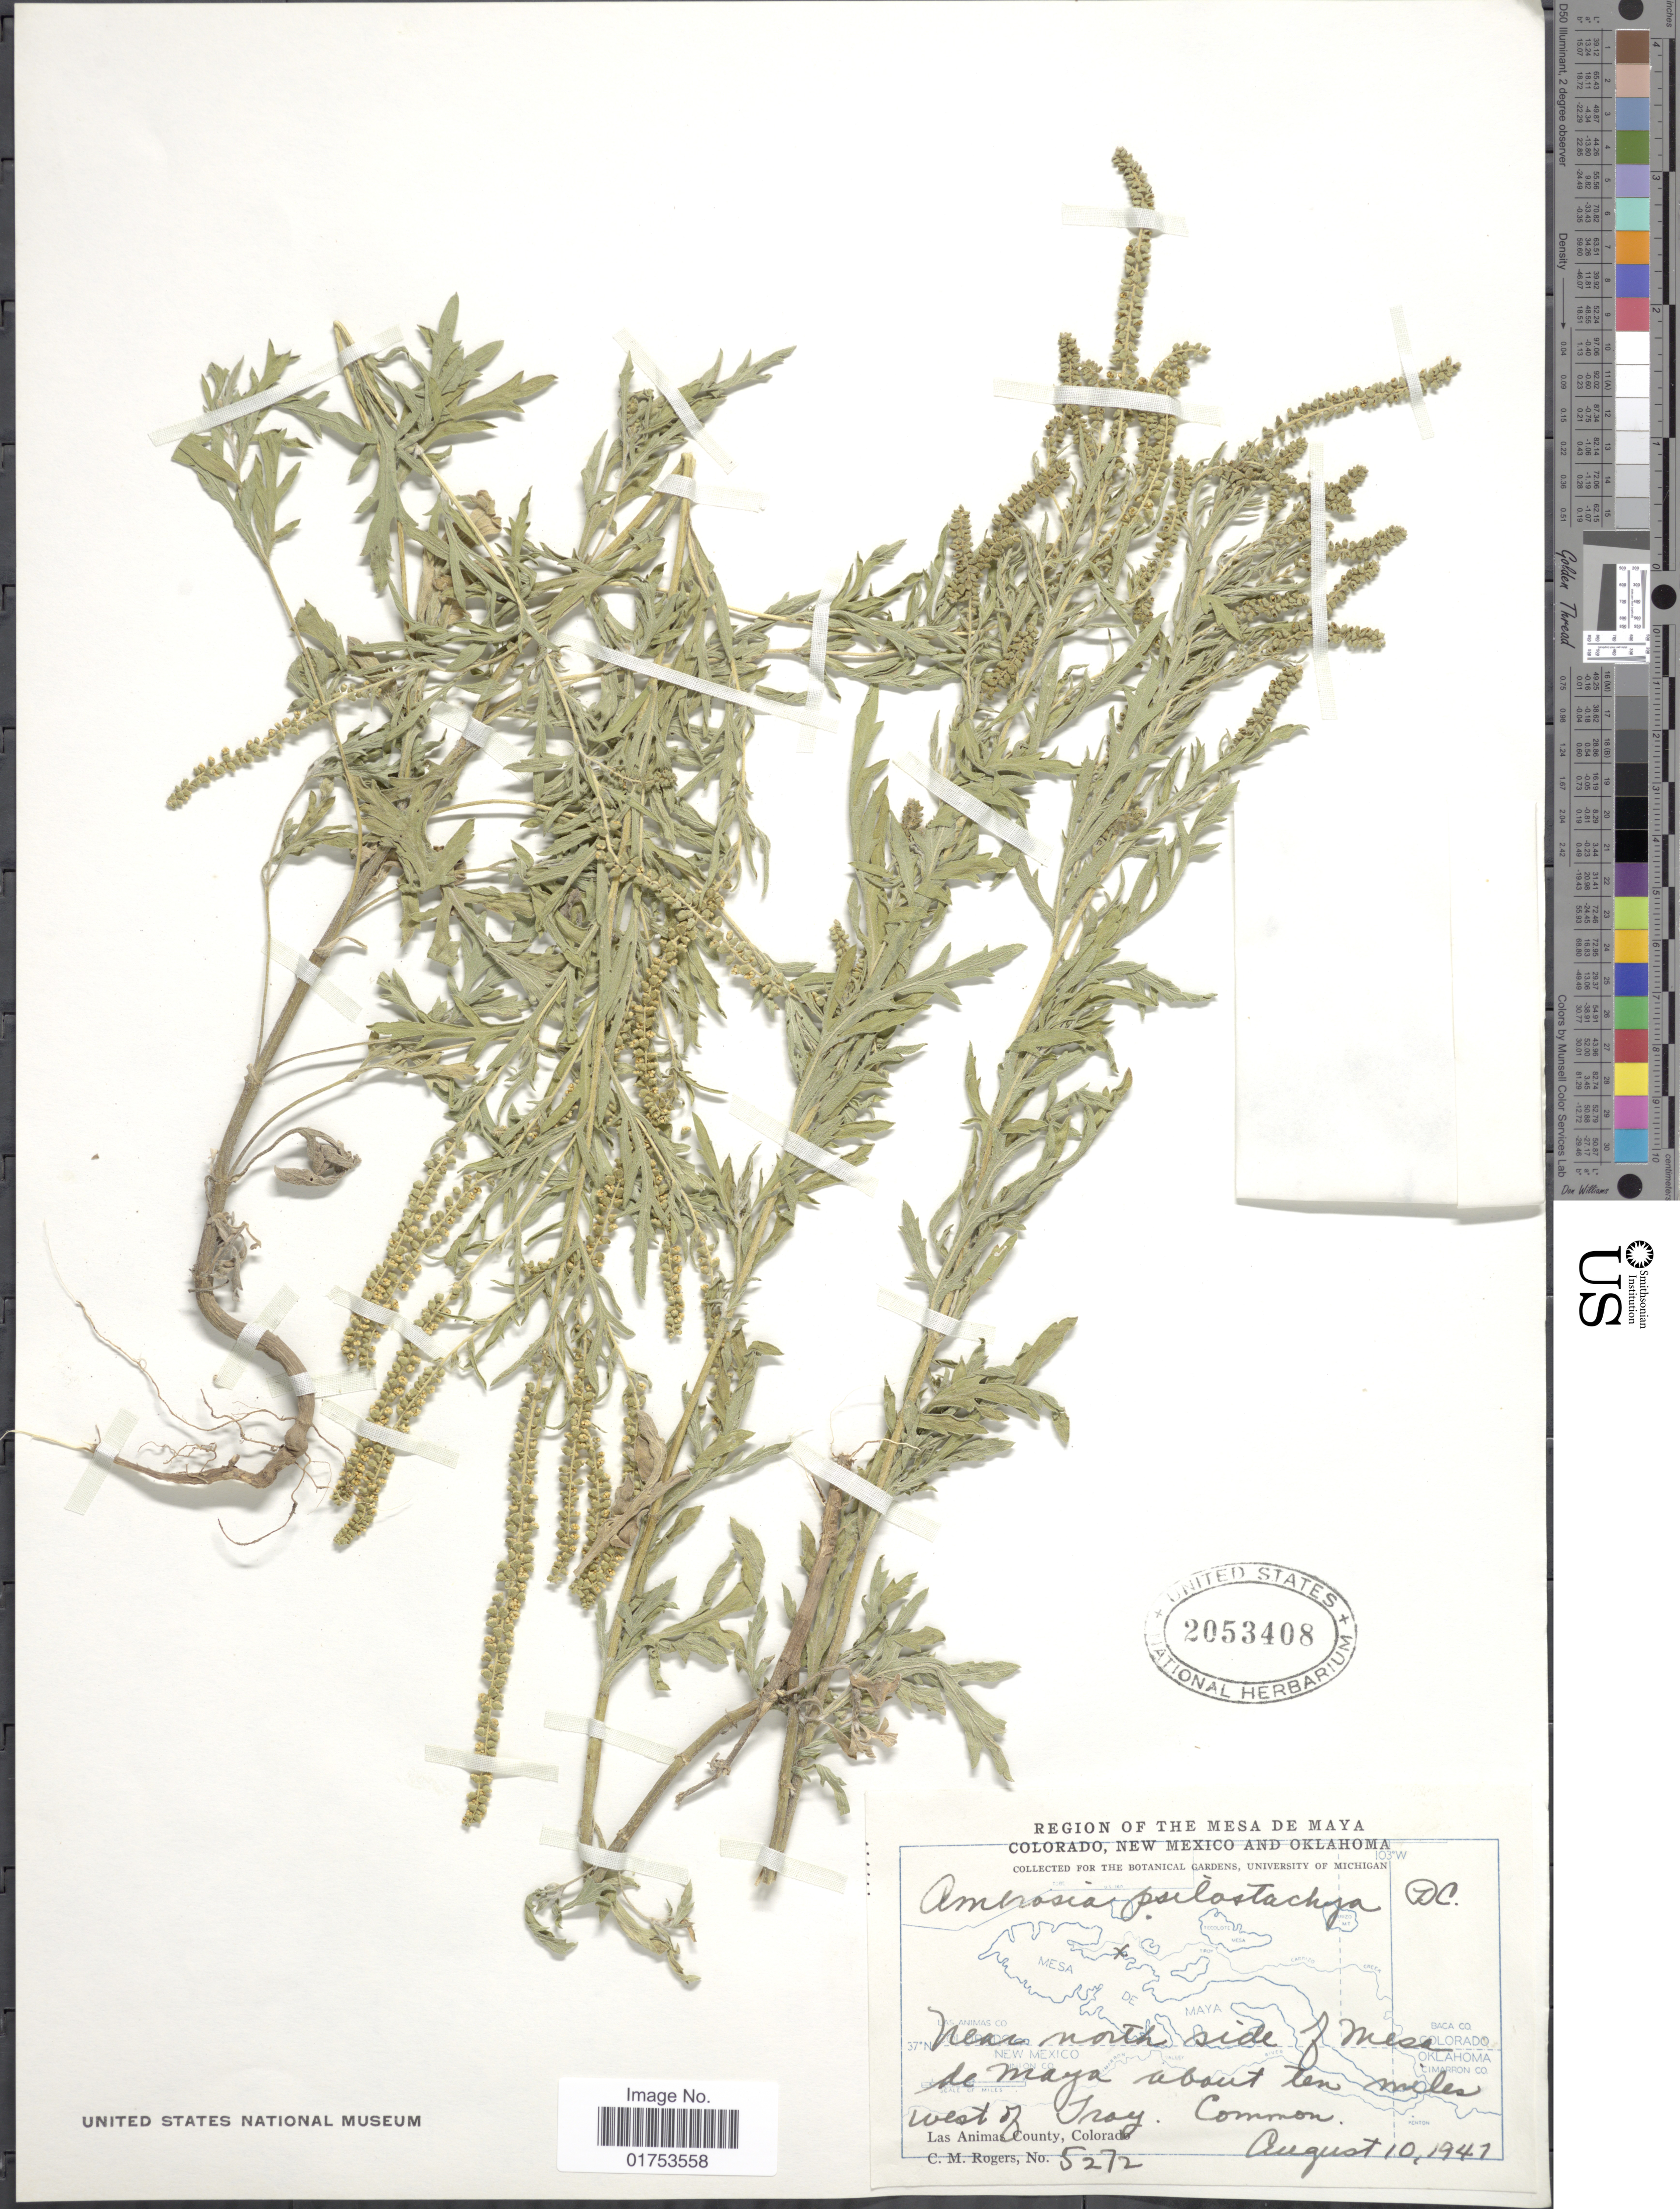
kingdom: Plantae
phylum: Tracheophyta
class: Magnoliopsida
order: Asterales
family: Asteraceae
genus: Ambrosia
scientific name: Ambrosia psilostachya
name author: DC.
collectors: C. M. Rogers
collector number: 5272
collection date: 1947-08-10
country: United States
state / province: Colorado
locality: Region of the Mesa de Maya, Colorado, New Mexico and Oklahoma, Near north side of Mesa de Maya about ten miles west of Troy, Las Animas County, Colorado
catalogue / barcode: US 2053408